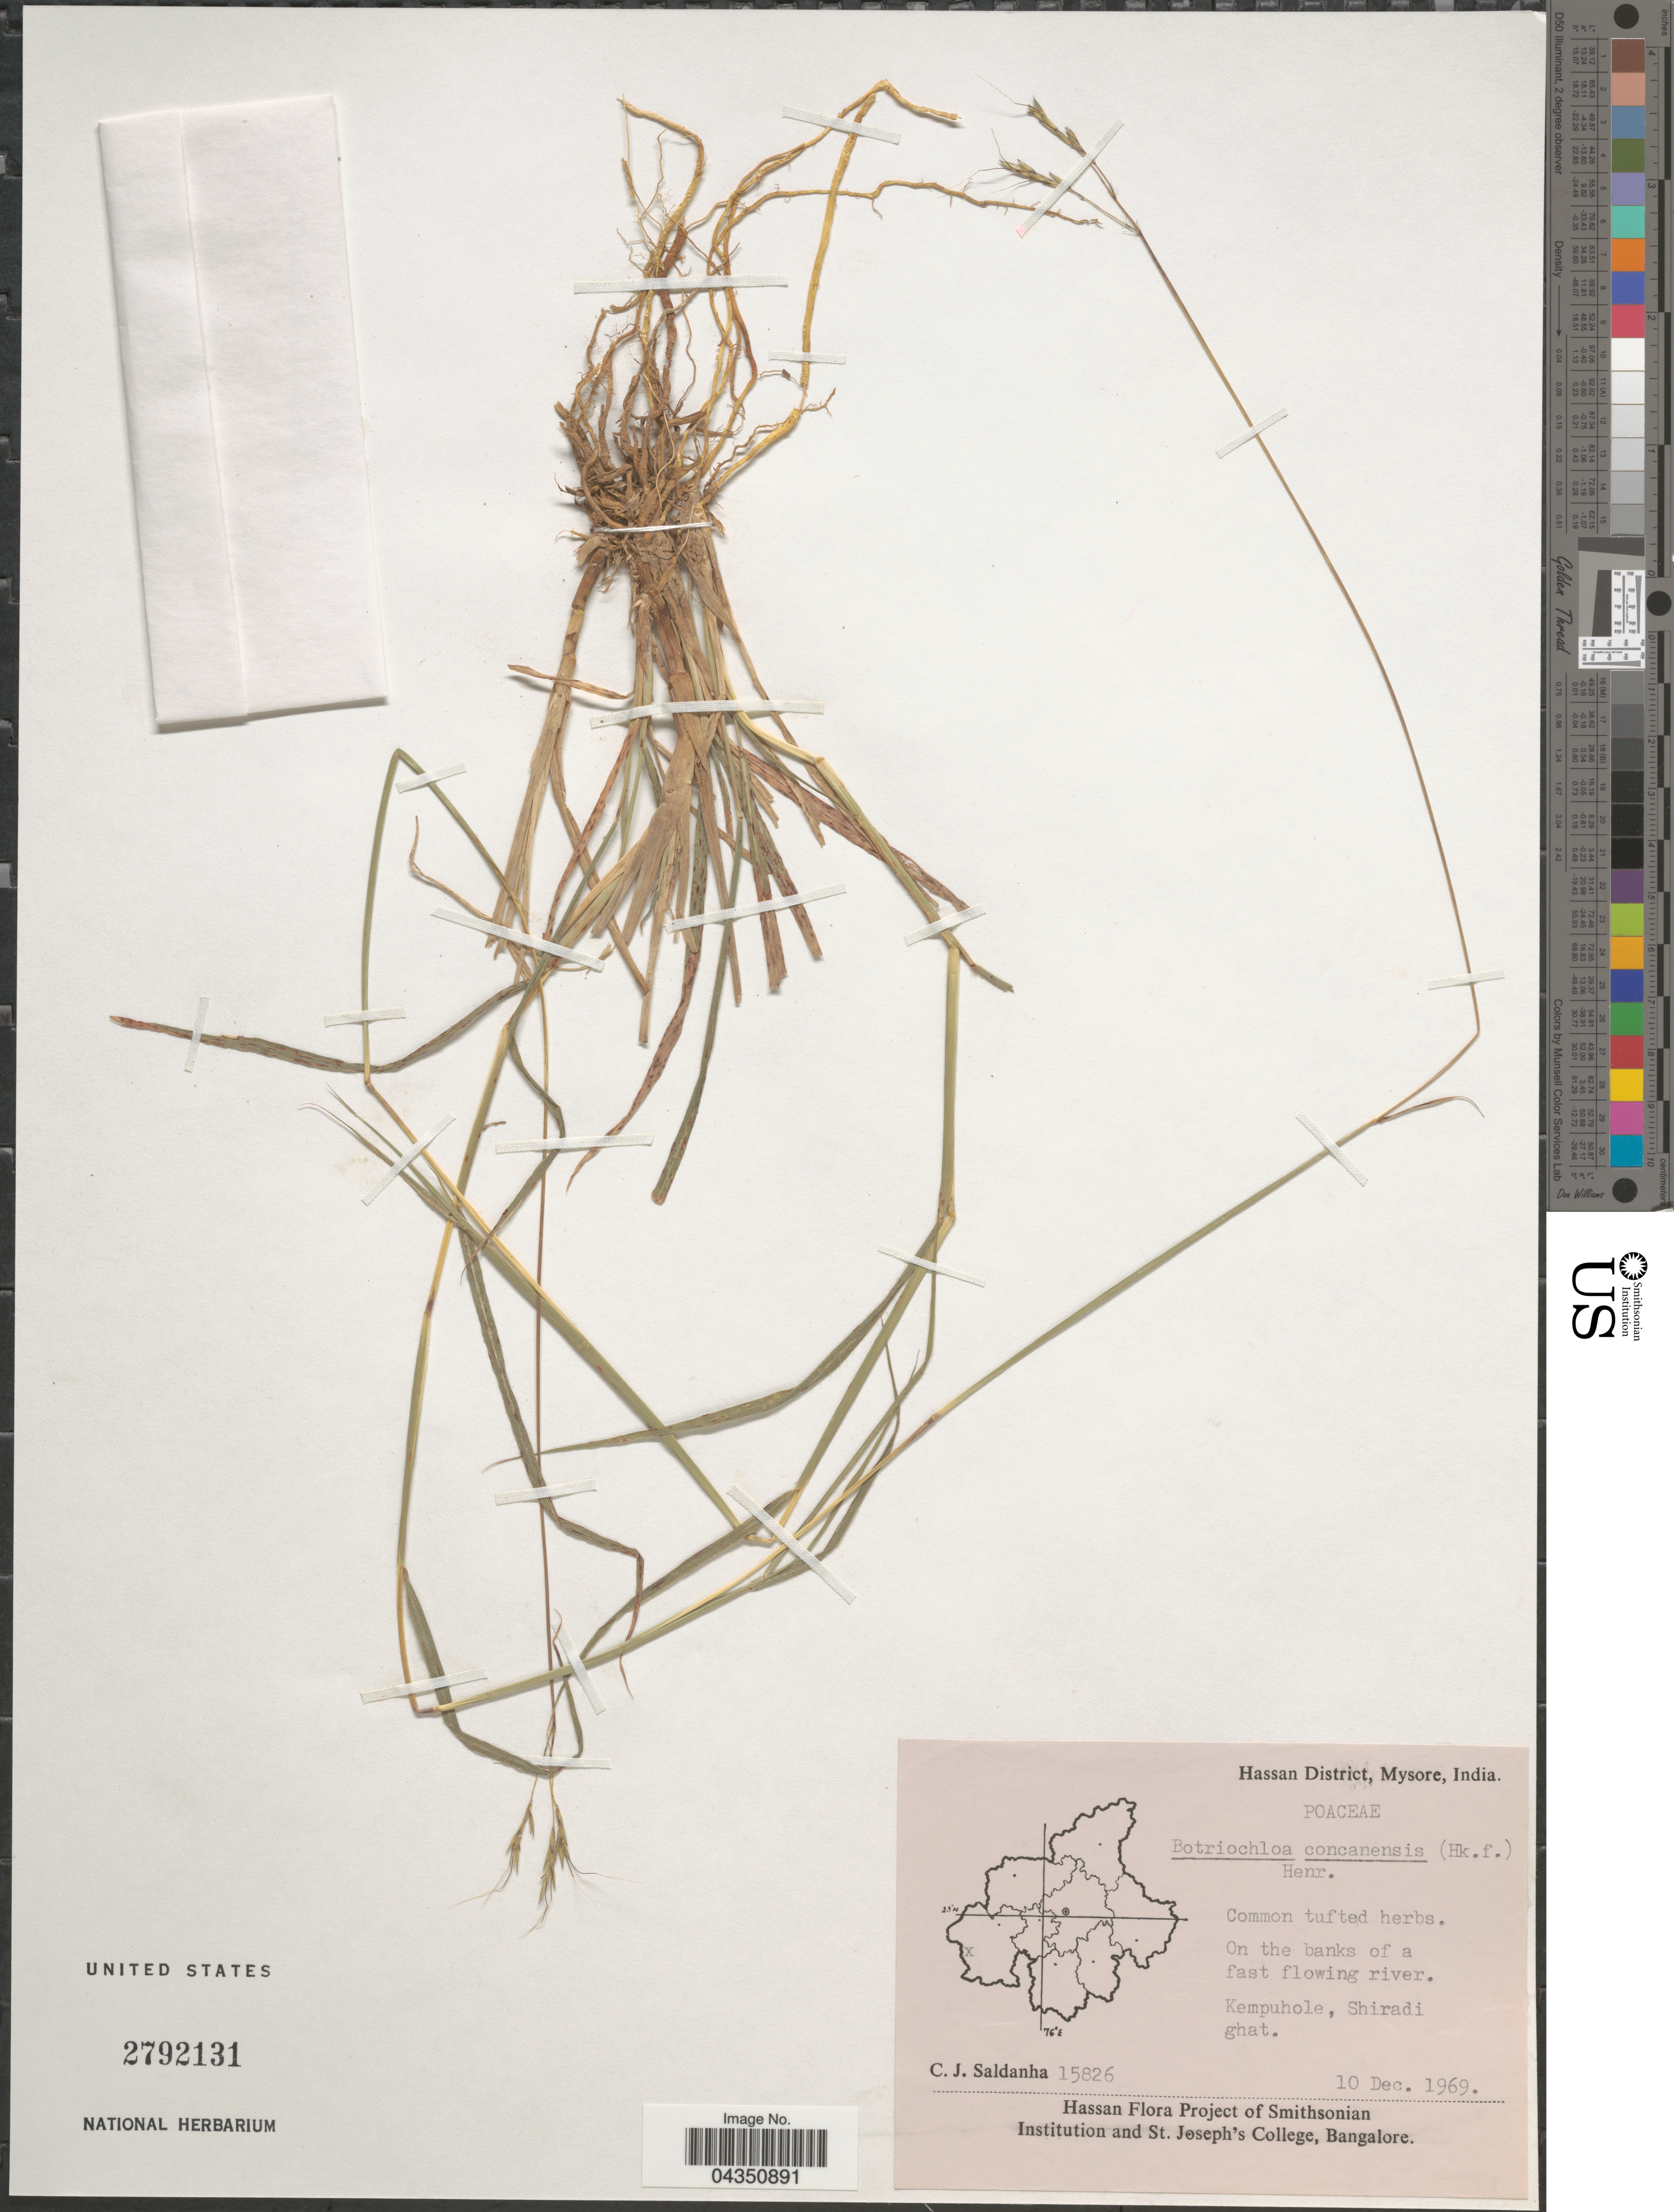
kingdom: Plantae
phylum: Tracheophyta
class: Liliopsida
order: Poales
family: Poaceae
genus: Dichanthium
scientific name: Dichanthium concanense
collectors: C. J. Saldanha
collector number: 15826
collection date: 1969-12-10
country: India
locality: Hassan District, Mysore. On the banks of a fast flowing river. Kempuhole, Shiradi ghat.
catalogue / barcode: US 2792131